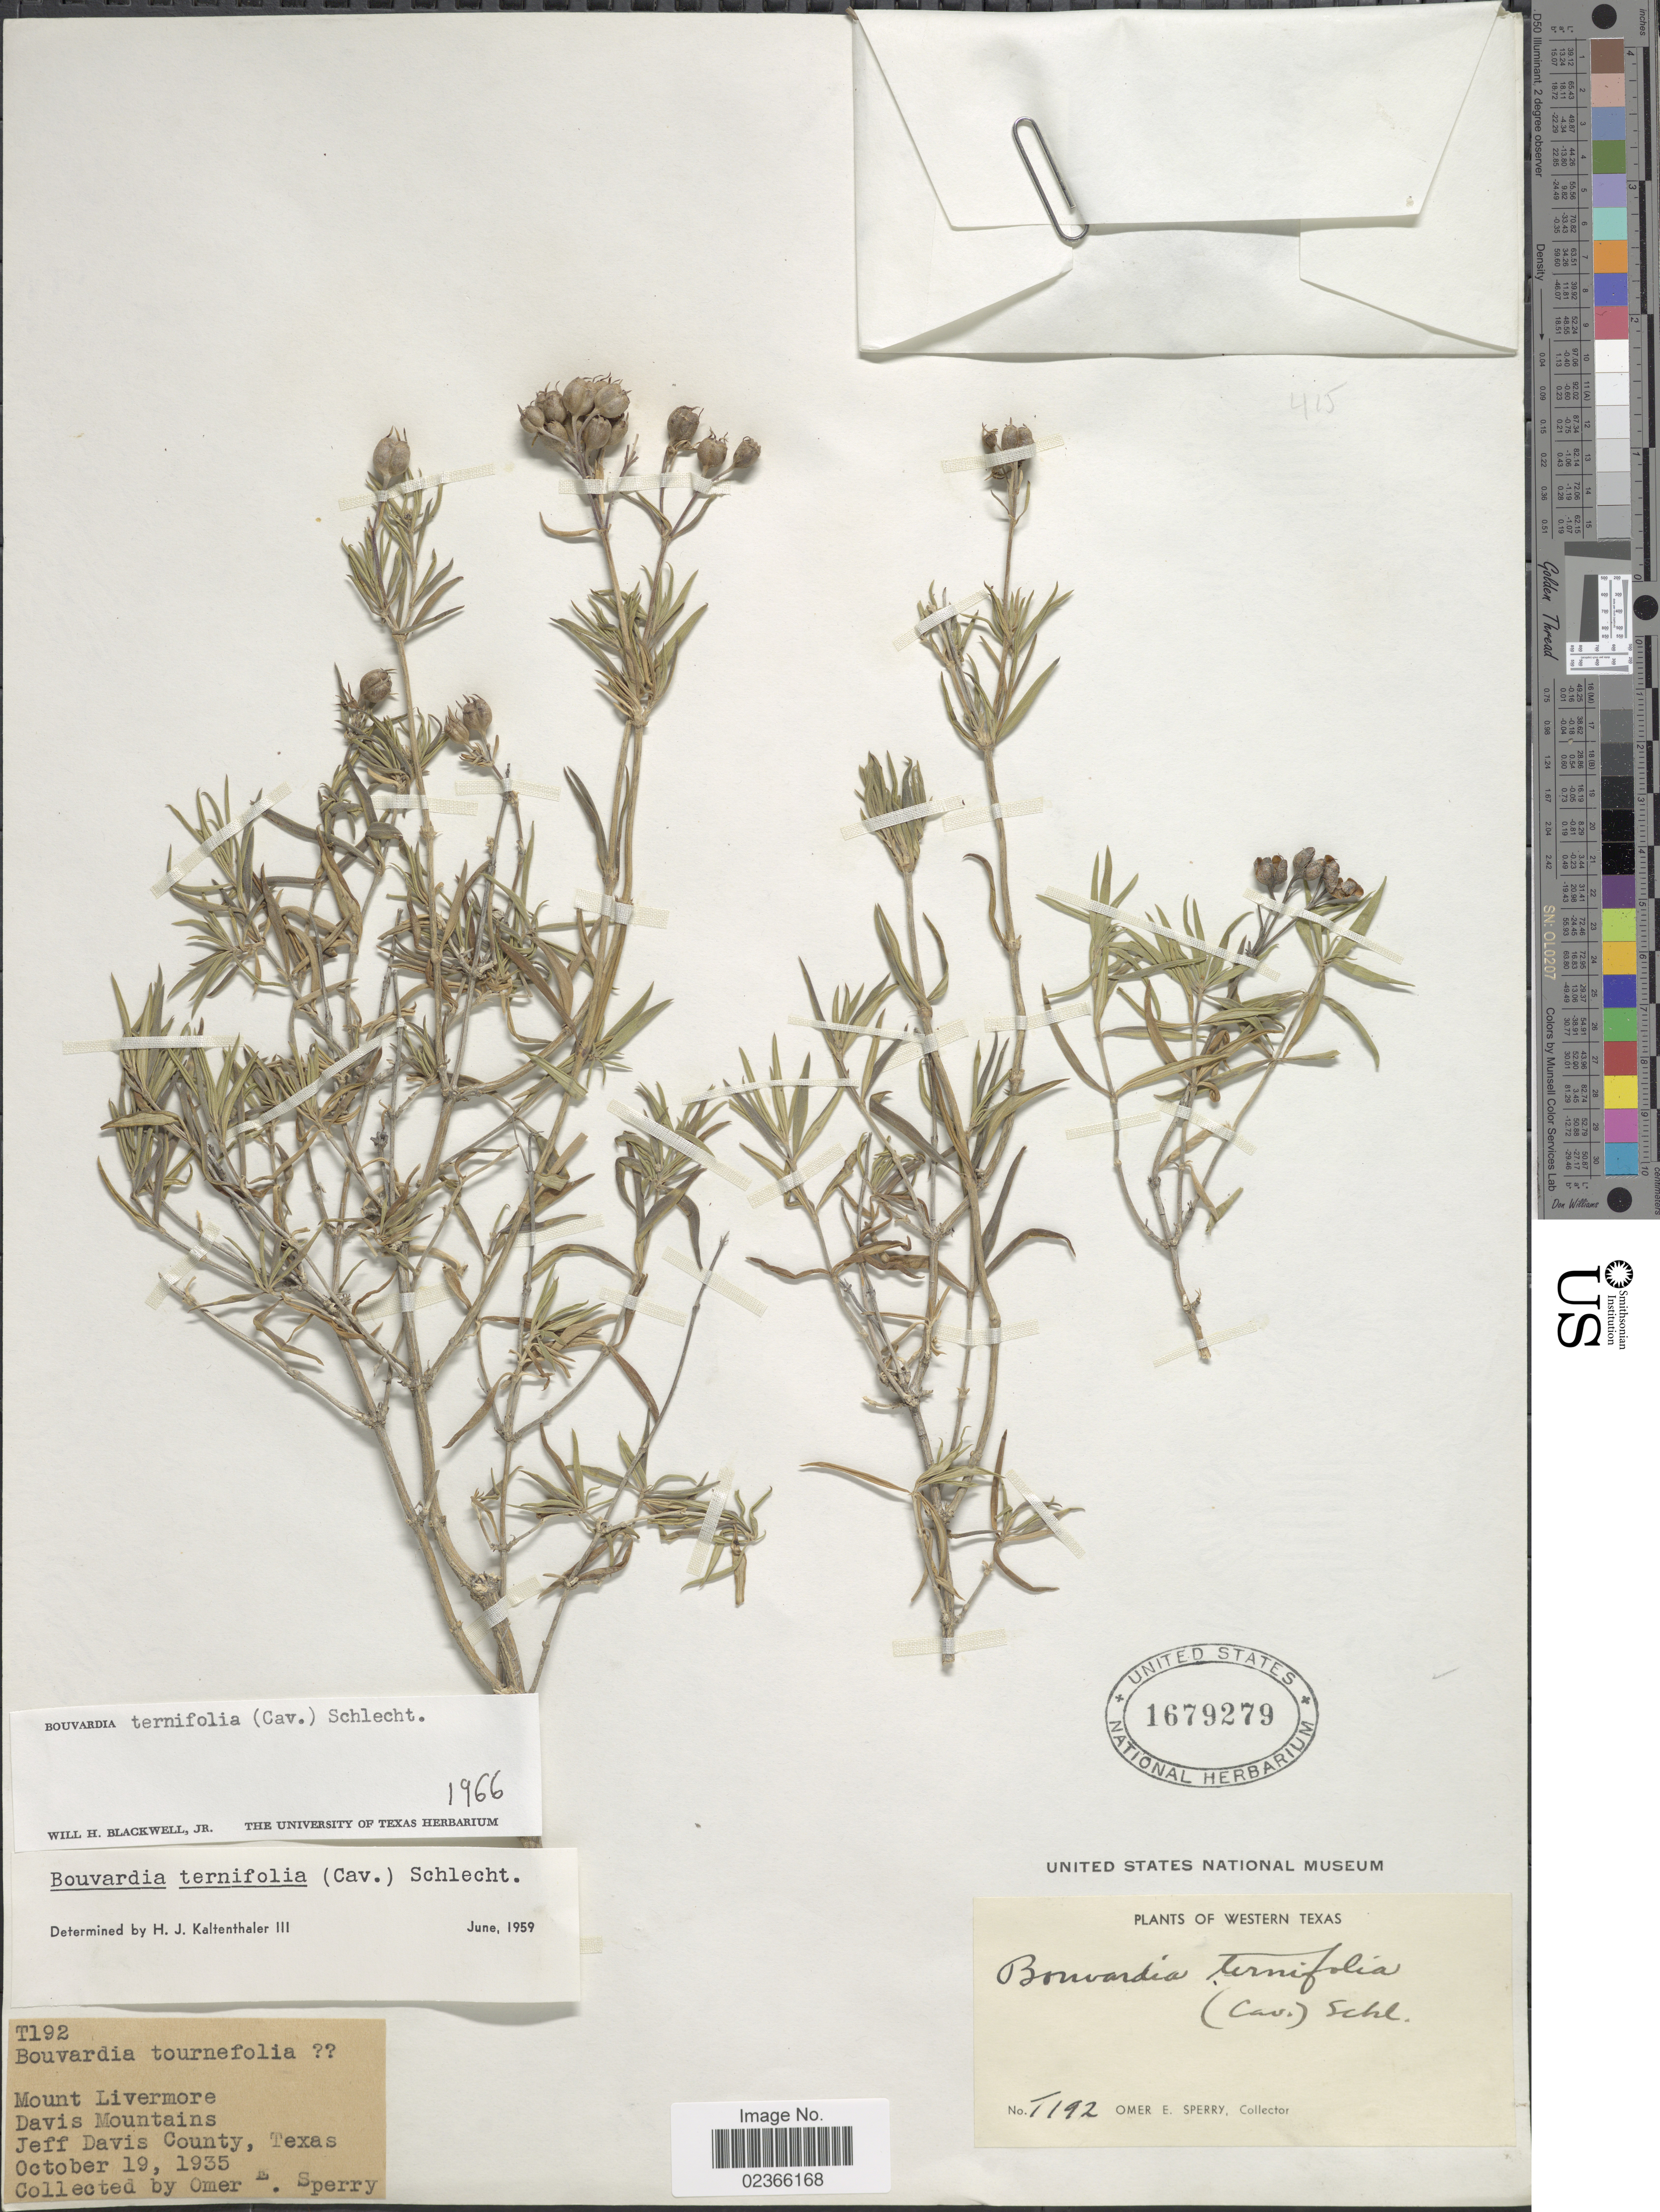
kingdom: Plantae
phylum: Tracheophyta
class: Magnoliopsida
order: Gentianales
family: Rubiaceae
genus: Bouvardia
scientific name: Bouvardia ternifolia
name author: (Cav.) Schltdl.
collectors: O. E. Sperry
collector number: T192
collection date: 1935-10-19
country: United States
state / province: Texas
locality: Mount Livermore, Davis Mountains. Jeff Davis County, Western Texas.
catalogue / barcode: US 1679279